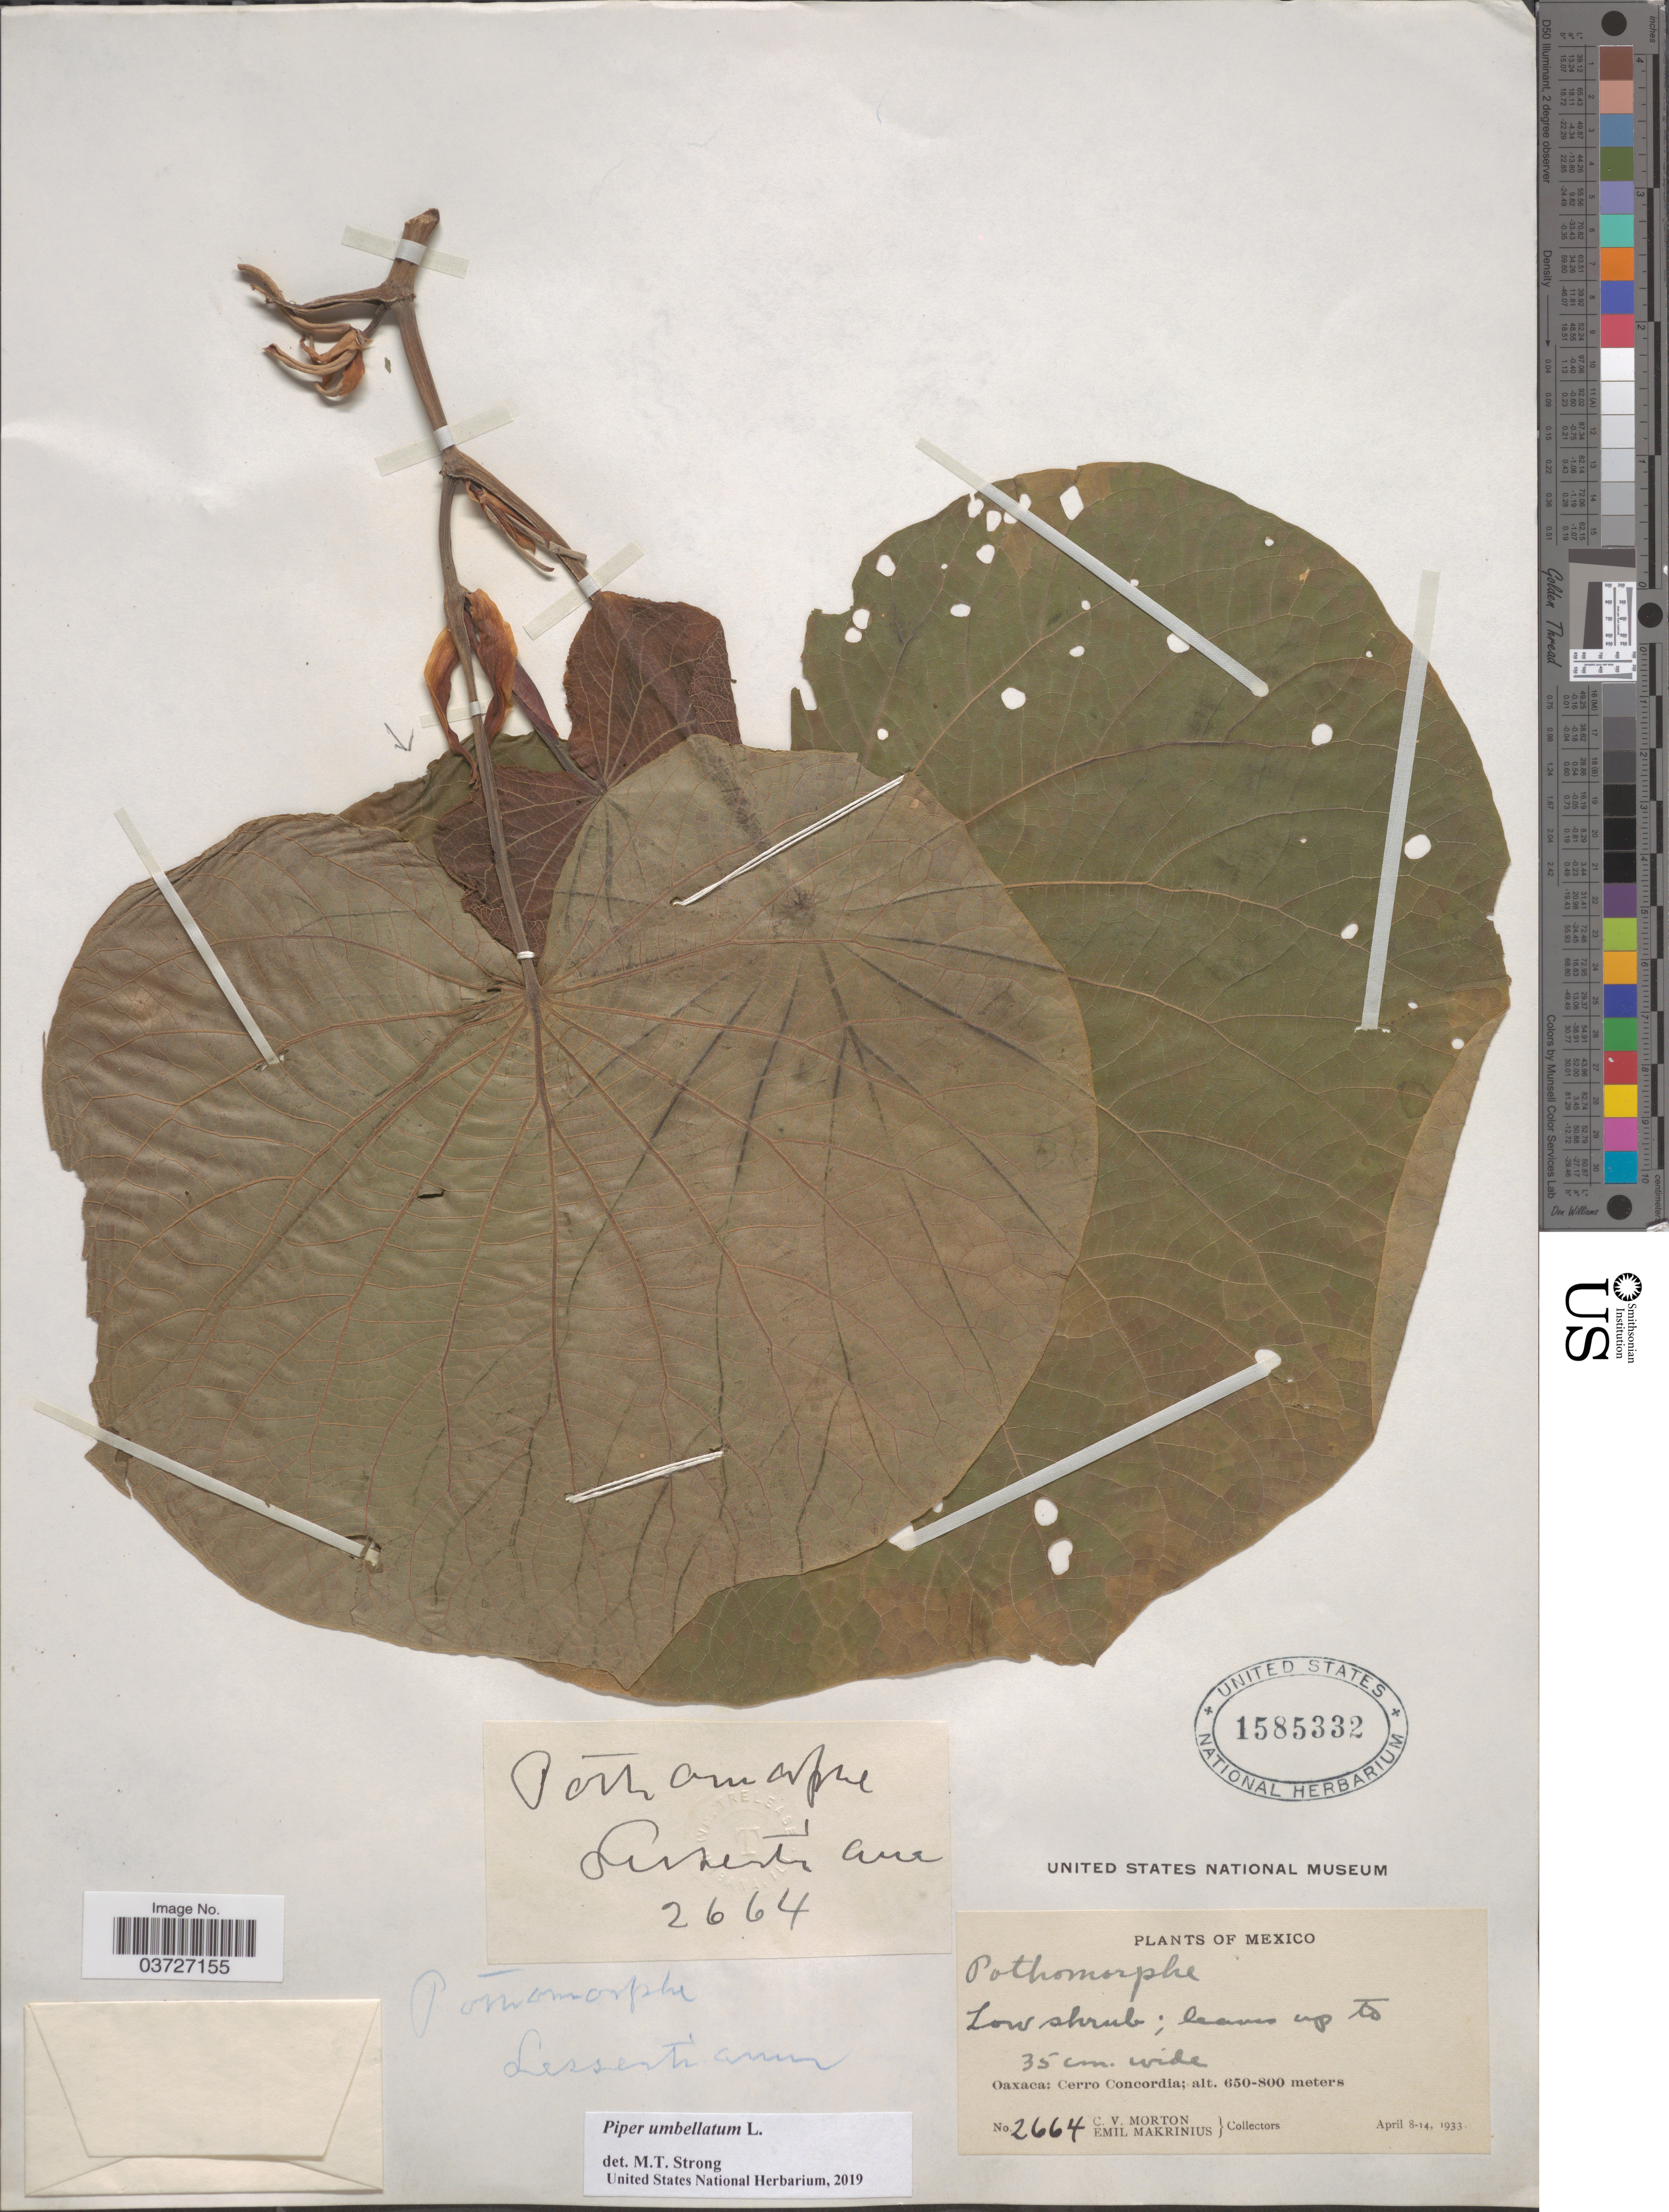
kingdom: Plantae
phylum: Tracheophyta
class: Magnoliopsida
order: Piperales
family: Piperaceae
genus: Piper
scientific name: Piper umbellatum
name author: L.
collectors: C. V. Morton & E. Makrinius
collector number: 2664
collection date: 1933-04-08/1933-04-14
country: Mexico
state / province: Oaxaca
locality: Cerro Concordia.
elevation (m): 650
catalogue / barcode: US 1585332